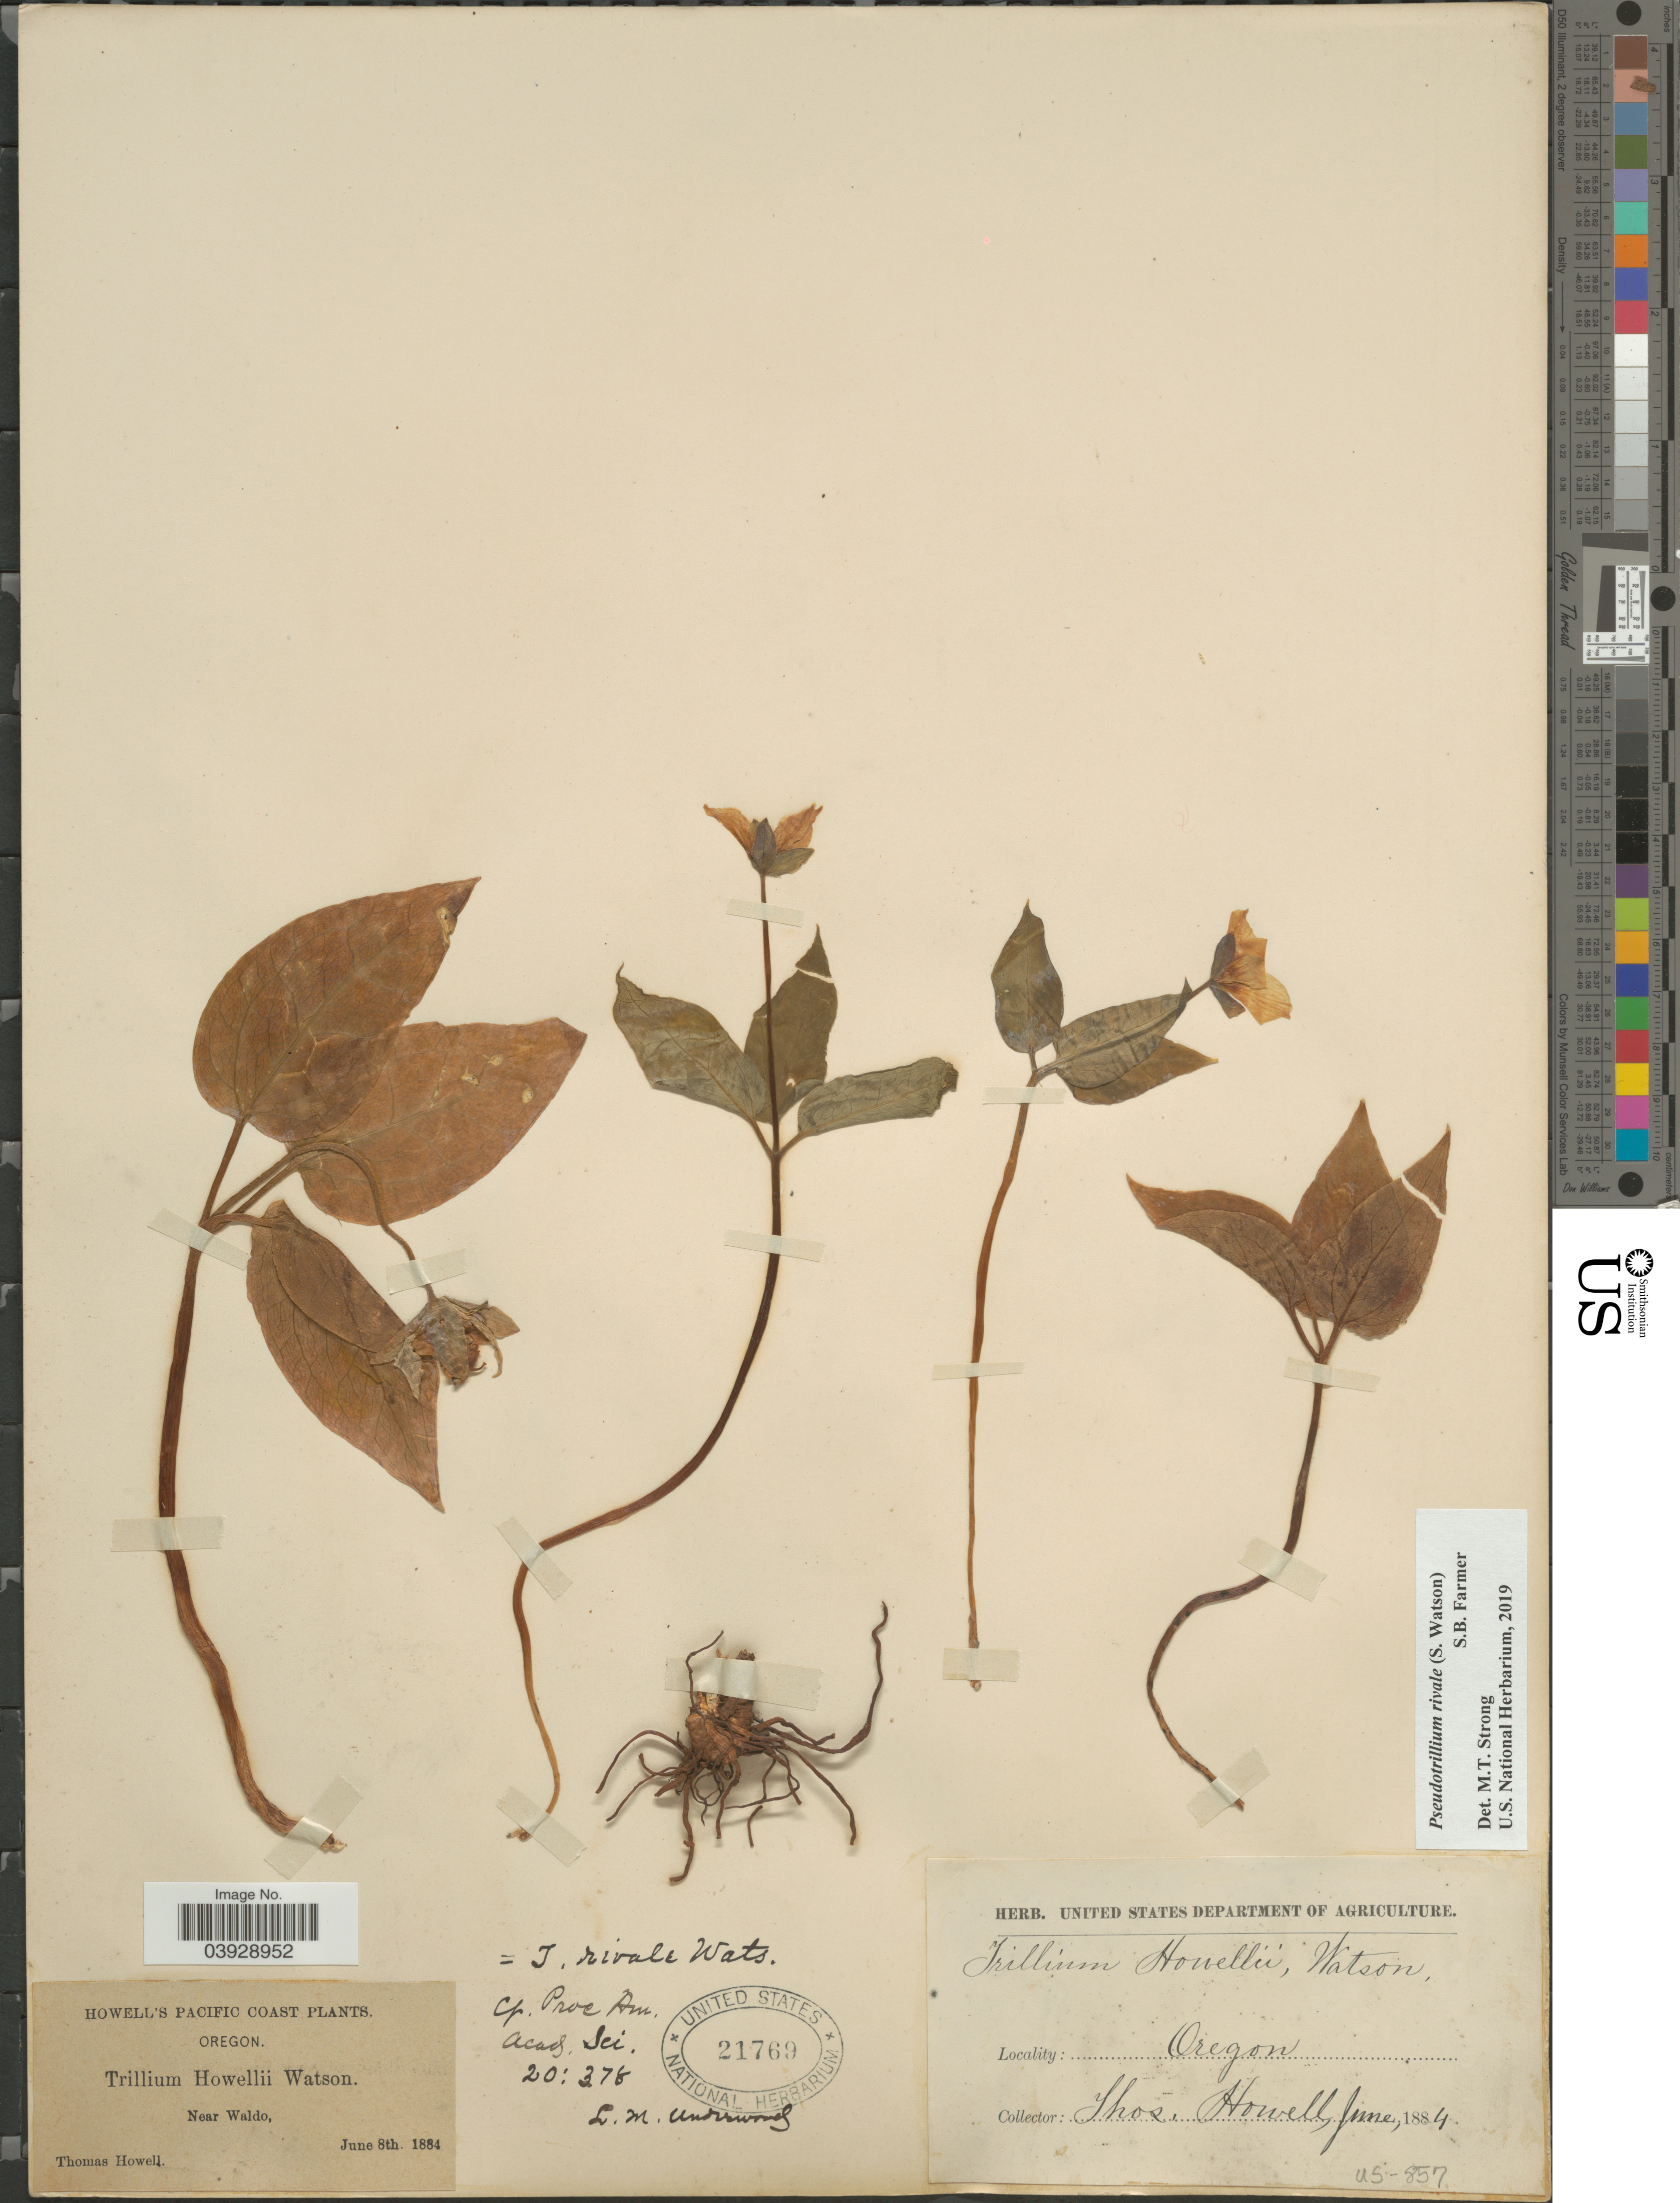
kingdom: Plantae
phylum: Tracheophyta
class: Liliopsida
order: Liliales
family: Melanthiaceae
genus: Pseudotrillium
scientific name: Pseudotrillium rivale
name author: (S. Watson) S.B. Farmer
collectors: T. Howell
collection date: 1884-06-08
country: United States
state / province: Oregon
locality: Pacific Coast. Near Waldo.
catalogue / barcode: US 21769